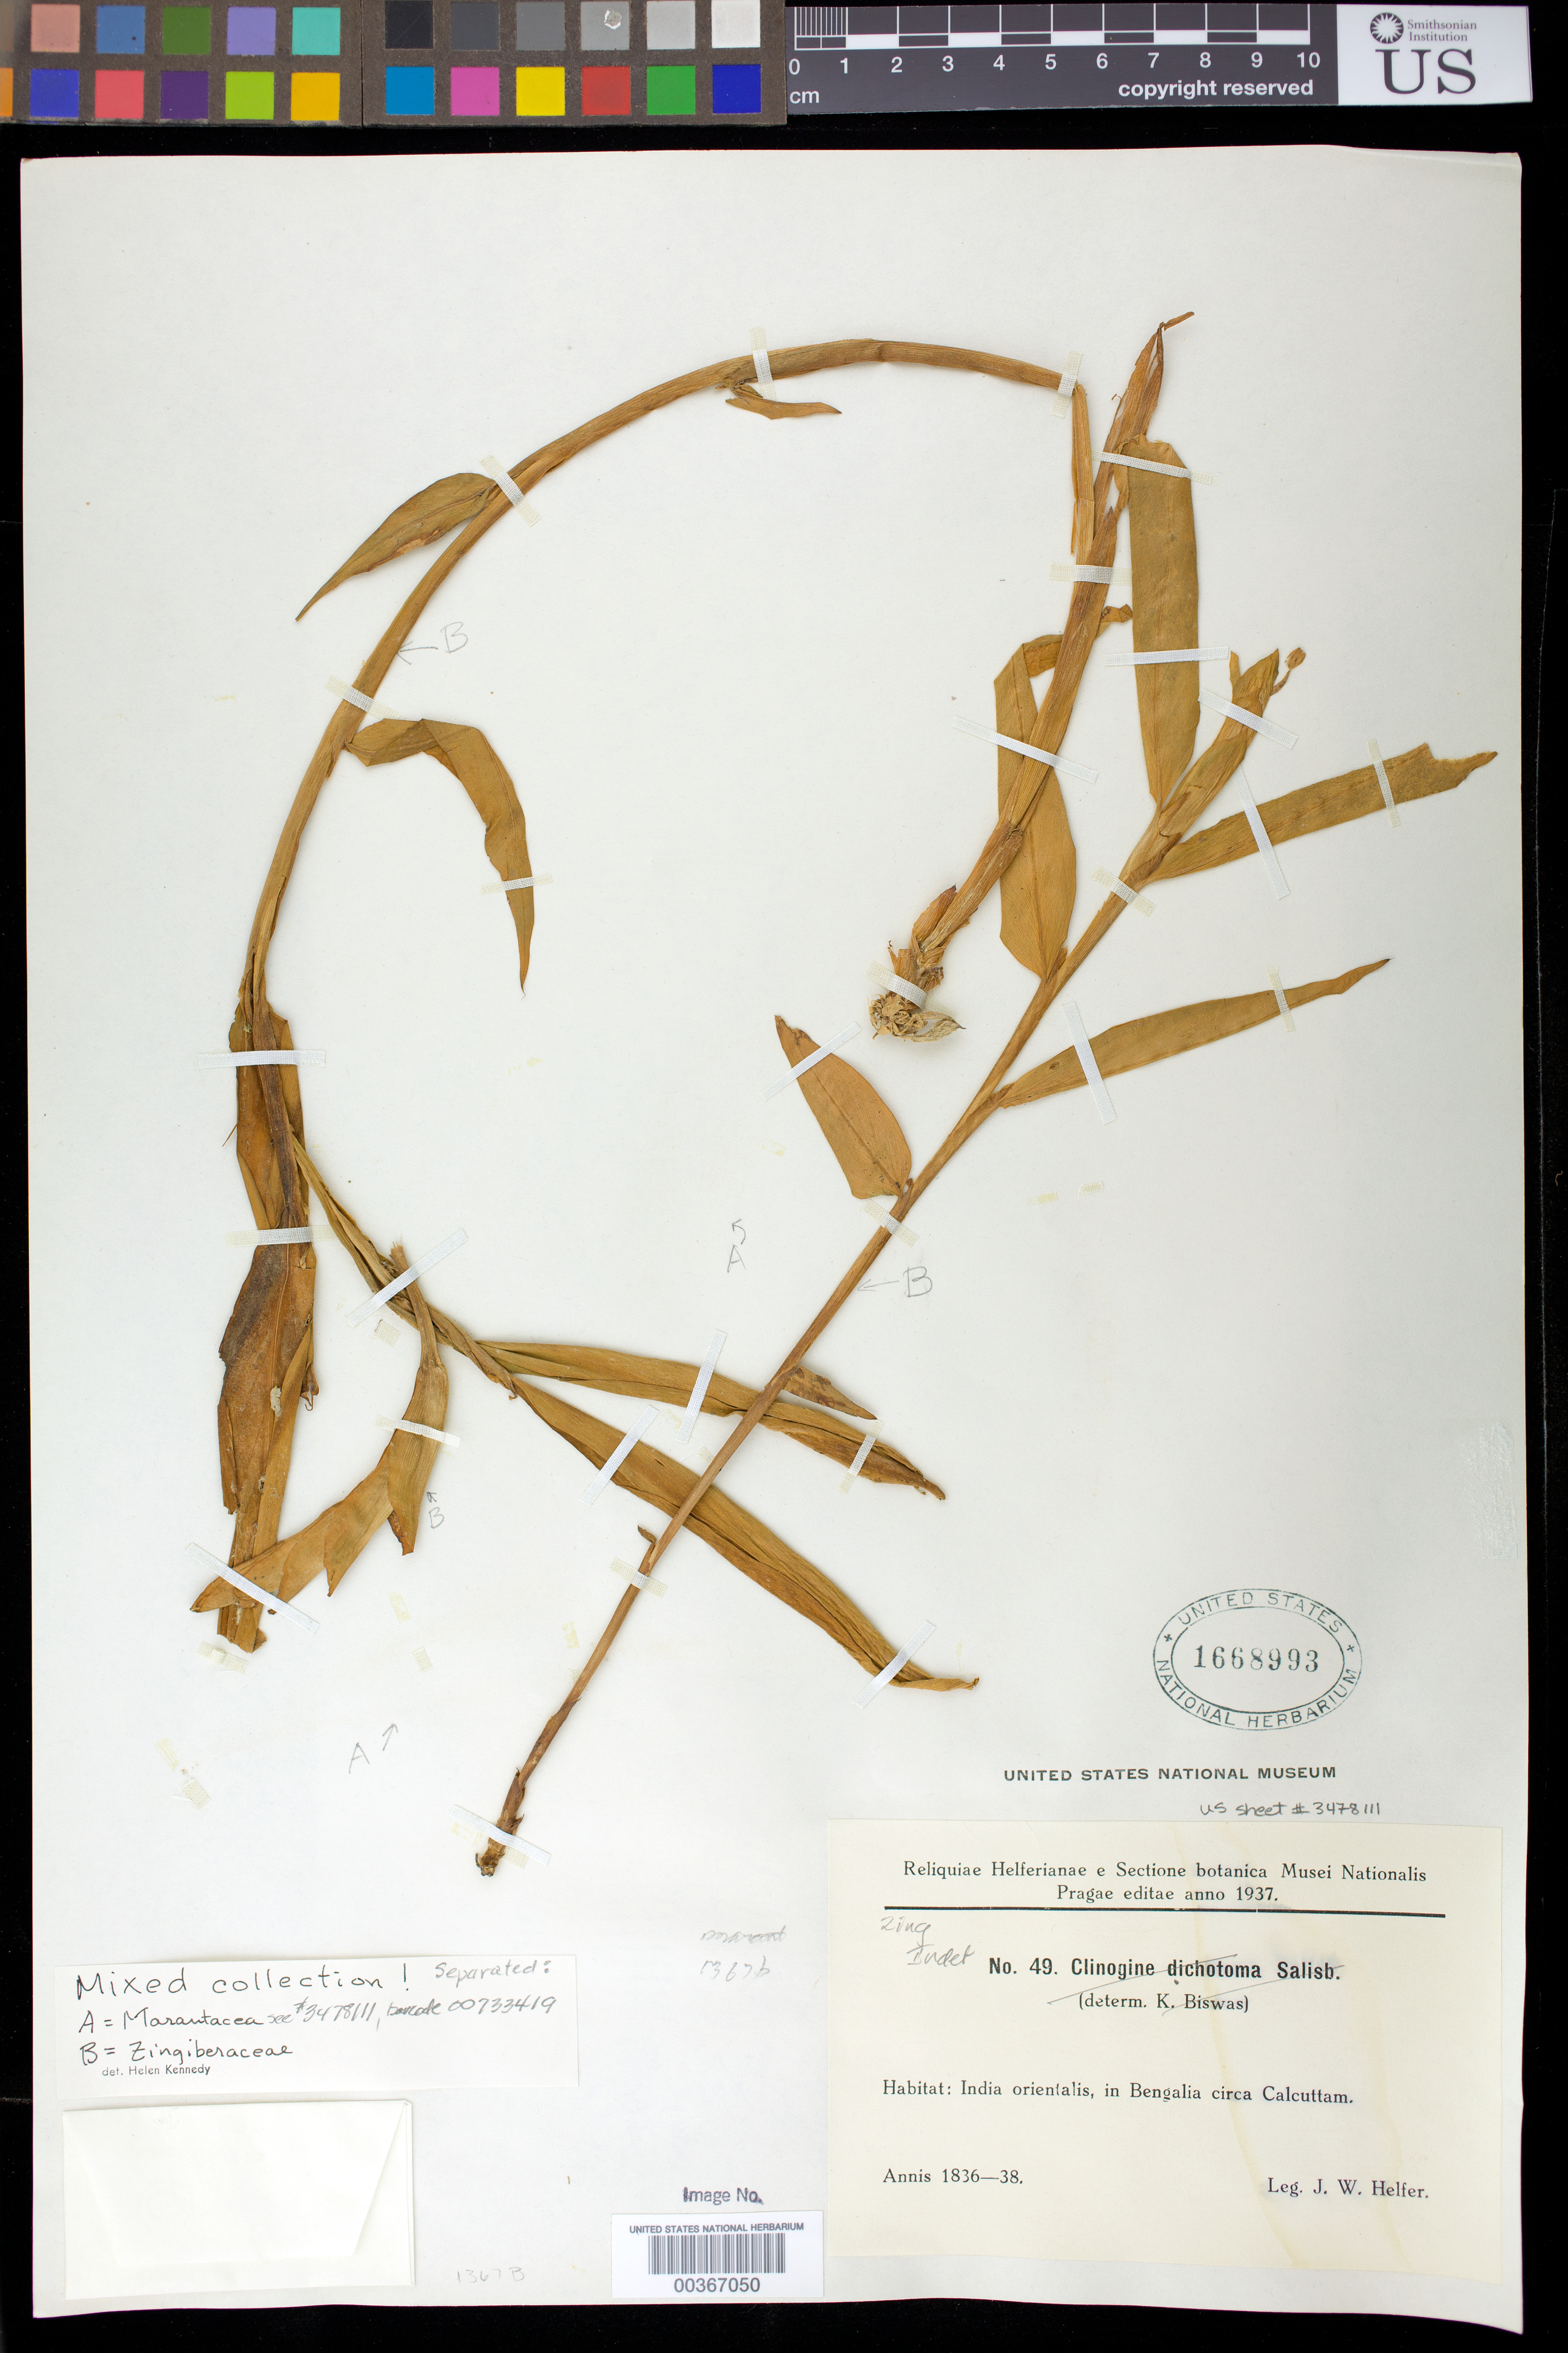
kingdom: Plantae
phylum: Tracheophyta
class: Liliopsida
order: Zingiberales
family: Zingiberaceae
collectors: J. W. Helfer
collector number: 49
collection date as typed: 1836 to -- -- 1838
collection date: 1836/1838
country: India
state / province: West Bengal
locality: India orientalis, in bengalia circa calcuttam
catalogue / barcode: US 1668993